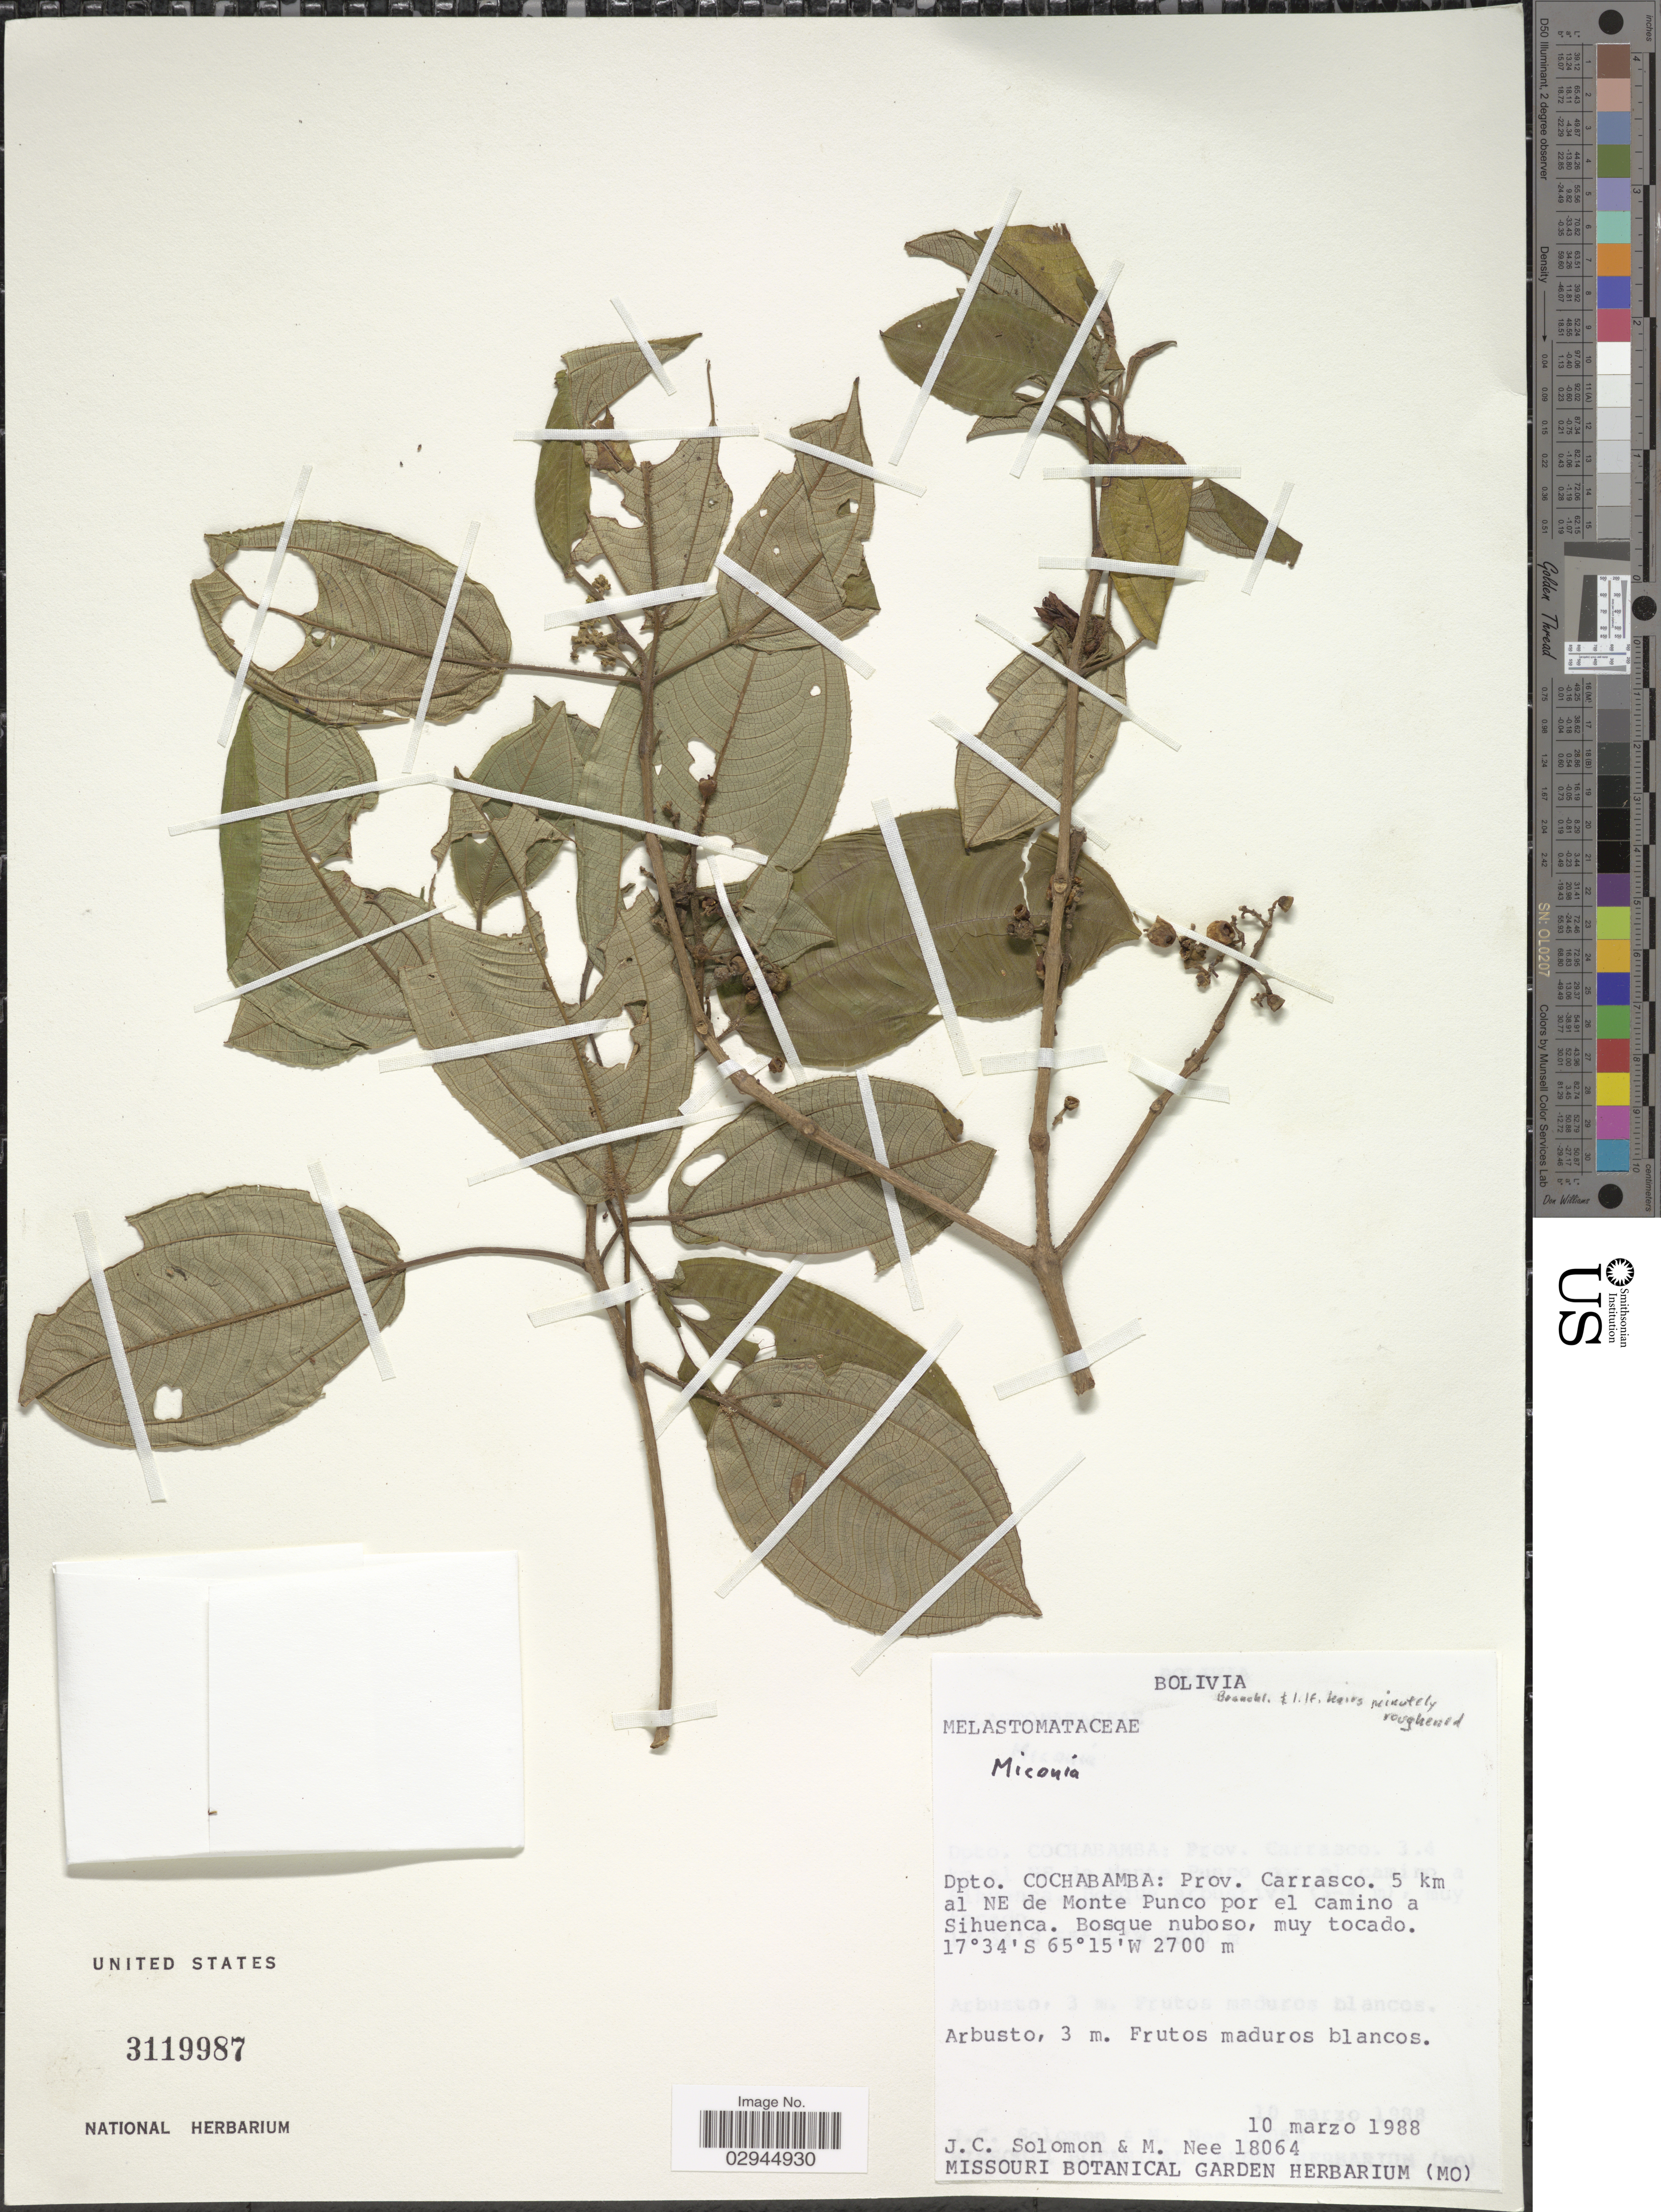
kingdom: Plantae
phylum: Tracheophyta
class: Magnoliopsida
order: Myrtales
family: Melastomataceae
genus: Miconia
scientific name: Miconia sp.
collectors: J. C. Solomon & M. Nee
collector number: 18064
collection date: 1988-03-10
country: Bolivia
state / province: Cochabamba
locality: Dpto. Cochabamba: Prov. Carrasco. 5 km al NE de Monte Punco por el camino a Sihuenca.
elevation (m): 2700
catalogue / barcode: US 3119987